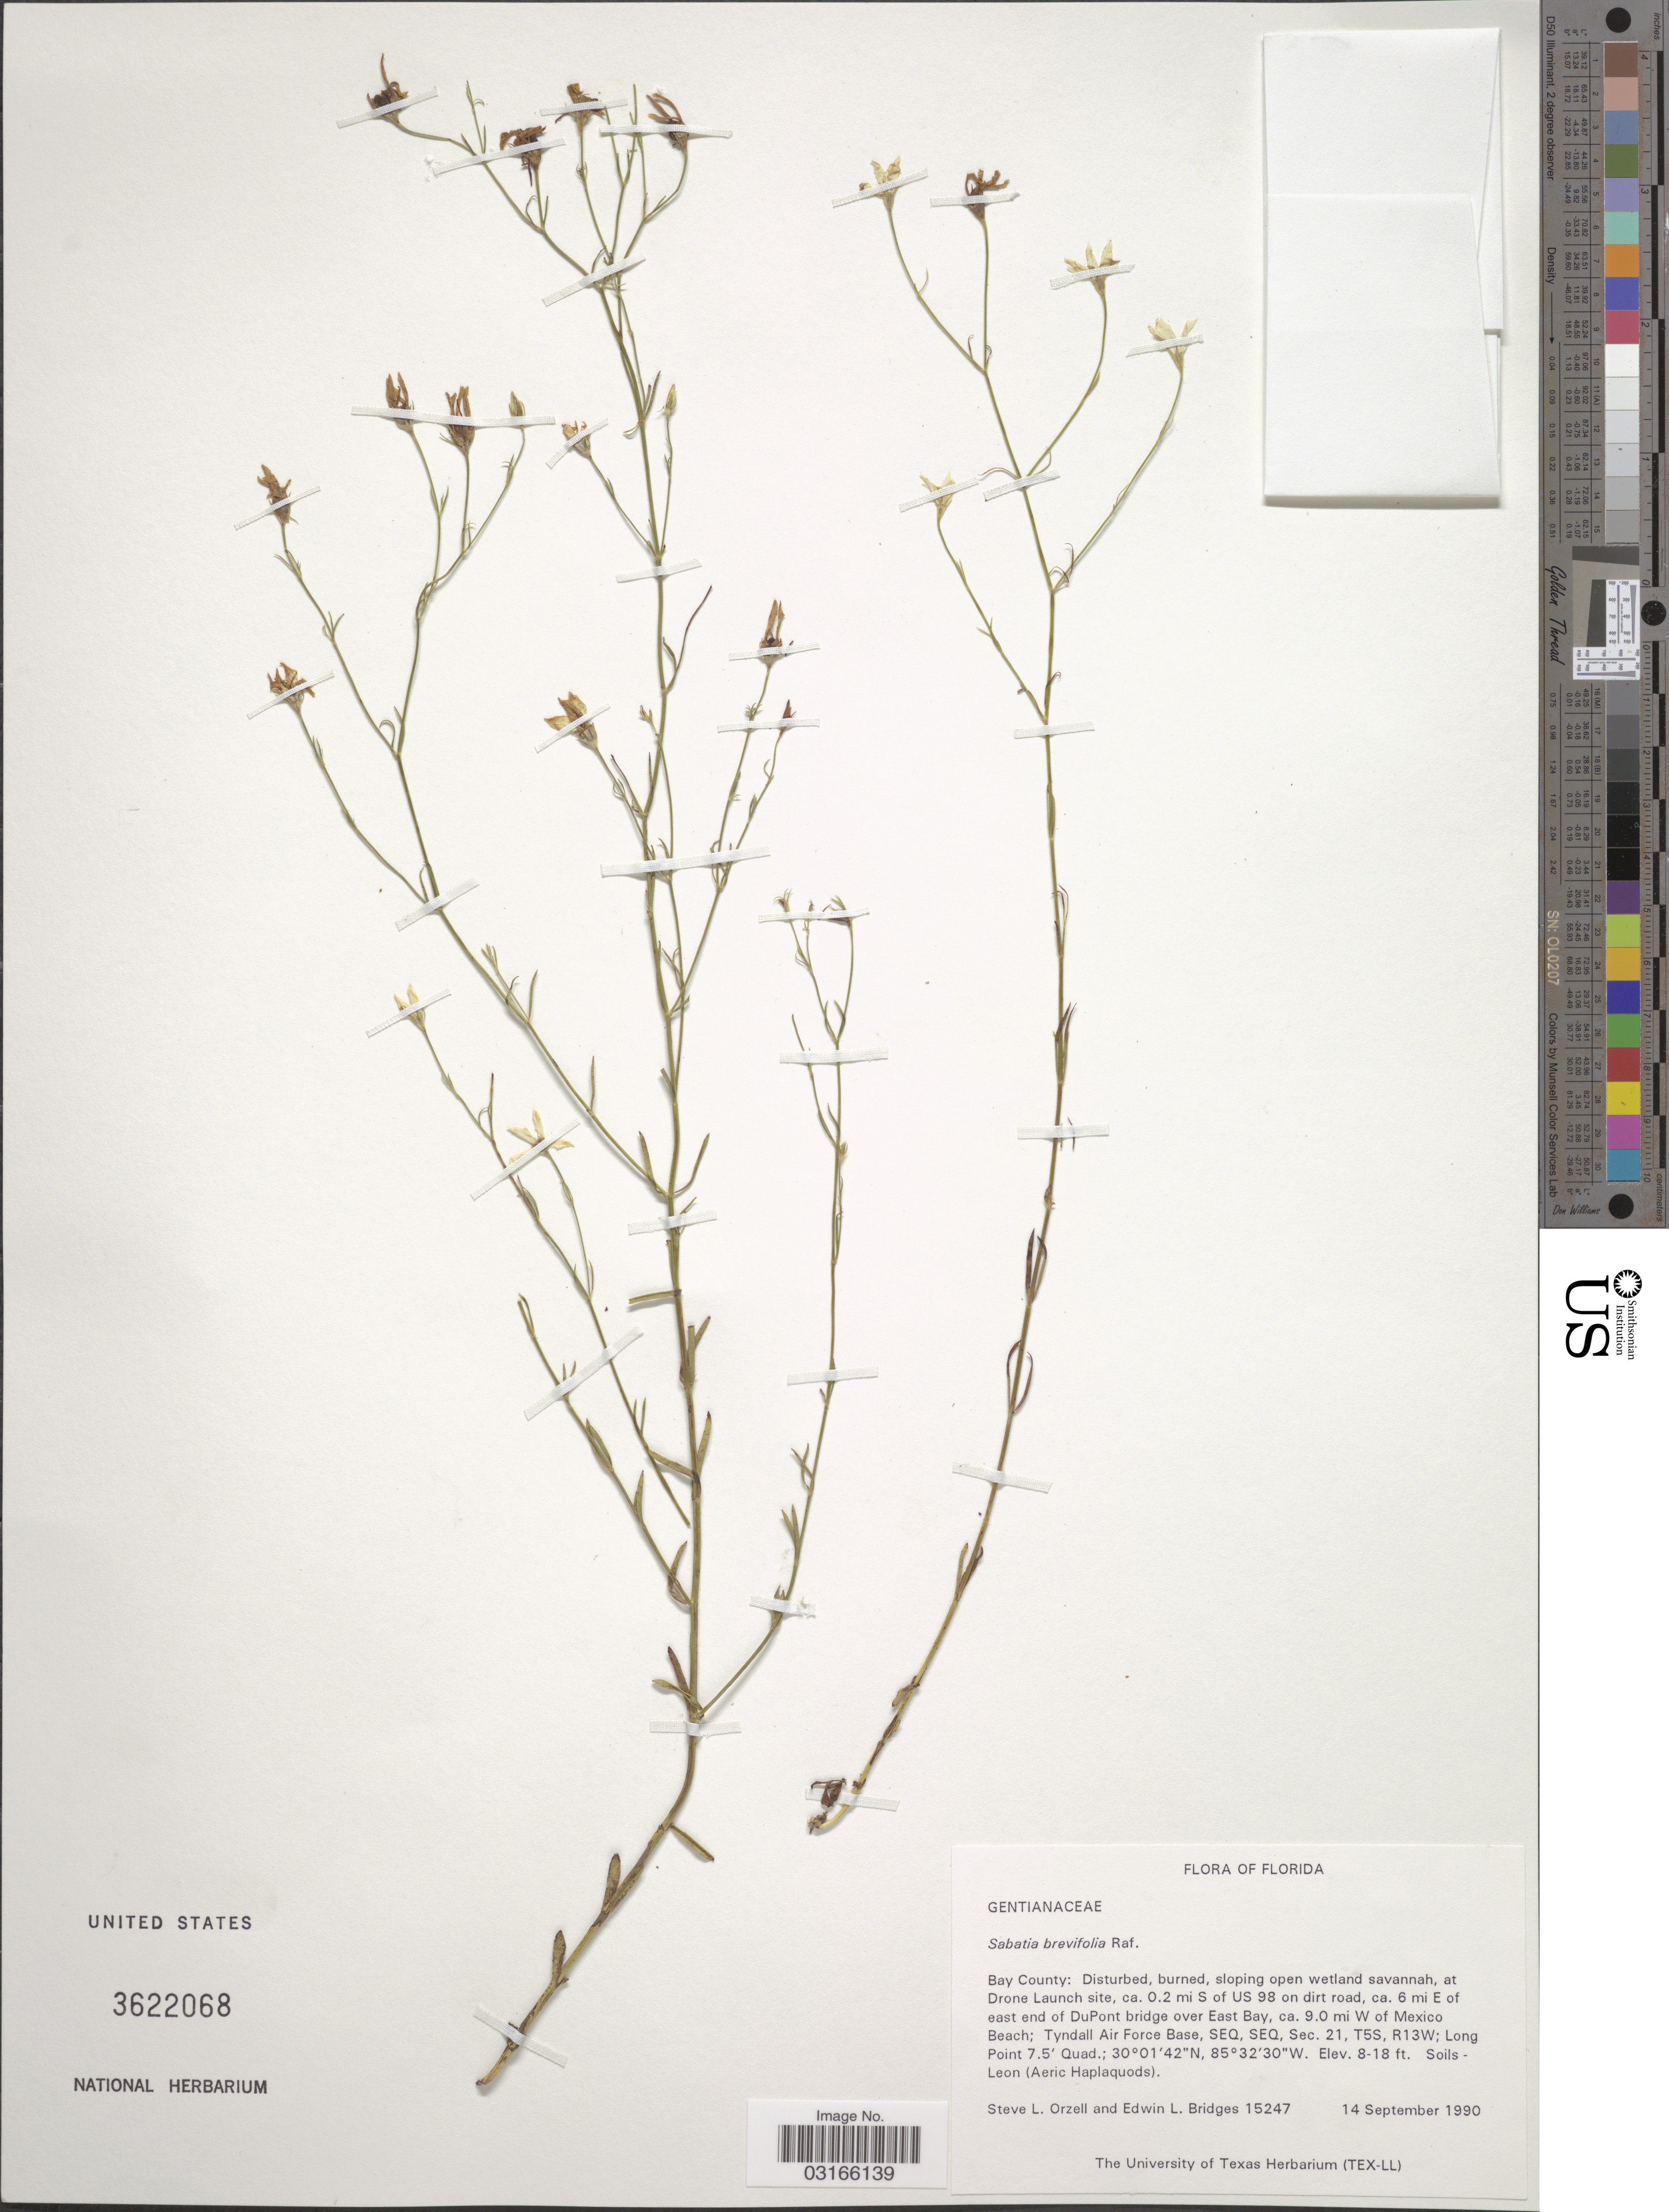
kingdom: Plantae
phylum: Tracheophyta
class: Magnoliopsida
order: Gentianales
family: Gentianaceae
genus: Sabatia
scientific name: Sabatia brevifolia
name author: Raf.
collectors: S. Orzell & E. Bridges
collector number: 15247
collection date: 1990-09-14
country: United States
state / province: Florida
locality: Bay County: Disturbed, burned, sloping open wetland savannah, at Drone Launch site, ca. 0.2 mi S of US 98 on dirt road, ca. 6 mi E of east end of DuPont bridge over East Bay, ca. 9.0 mi W of Mexico Beach; Tyndall Air Force Base, SEQ, SEQ, Sec. 21, T5S, R13W; Long Point 7.5' Quad.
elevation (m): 2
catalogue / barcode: US 3622068